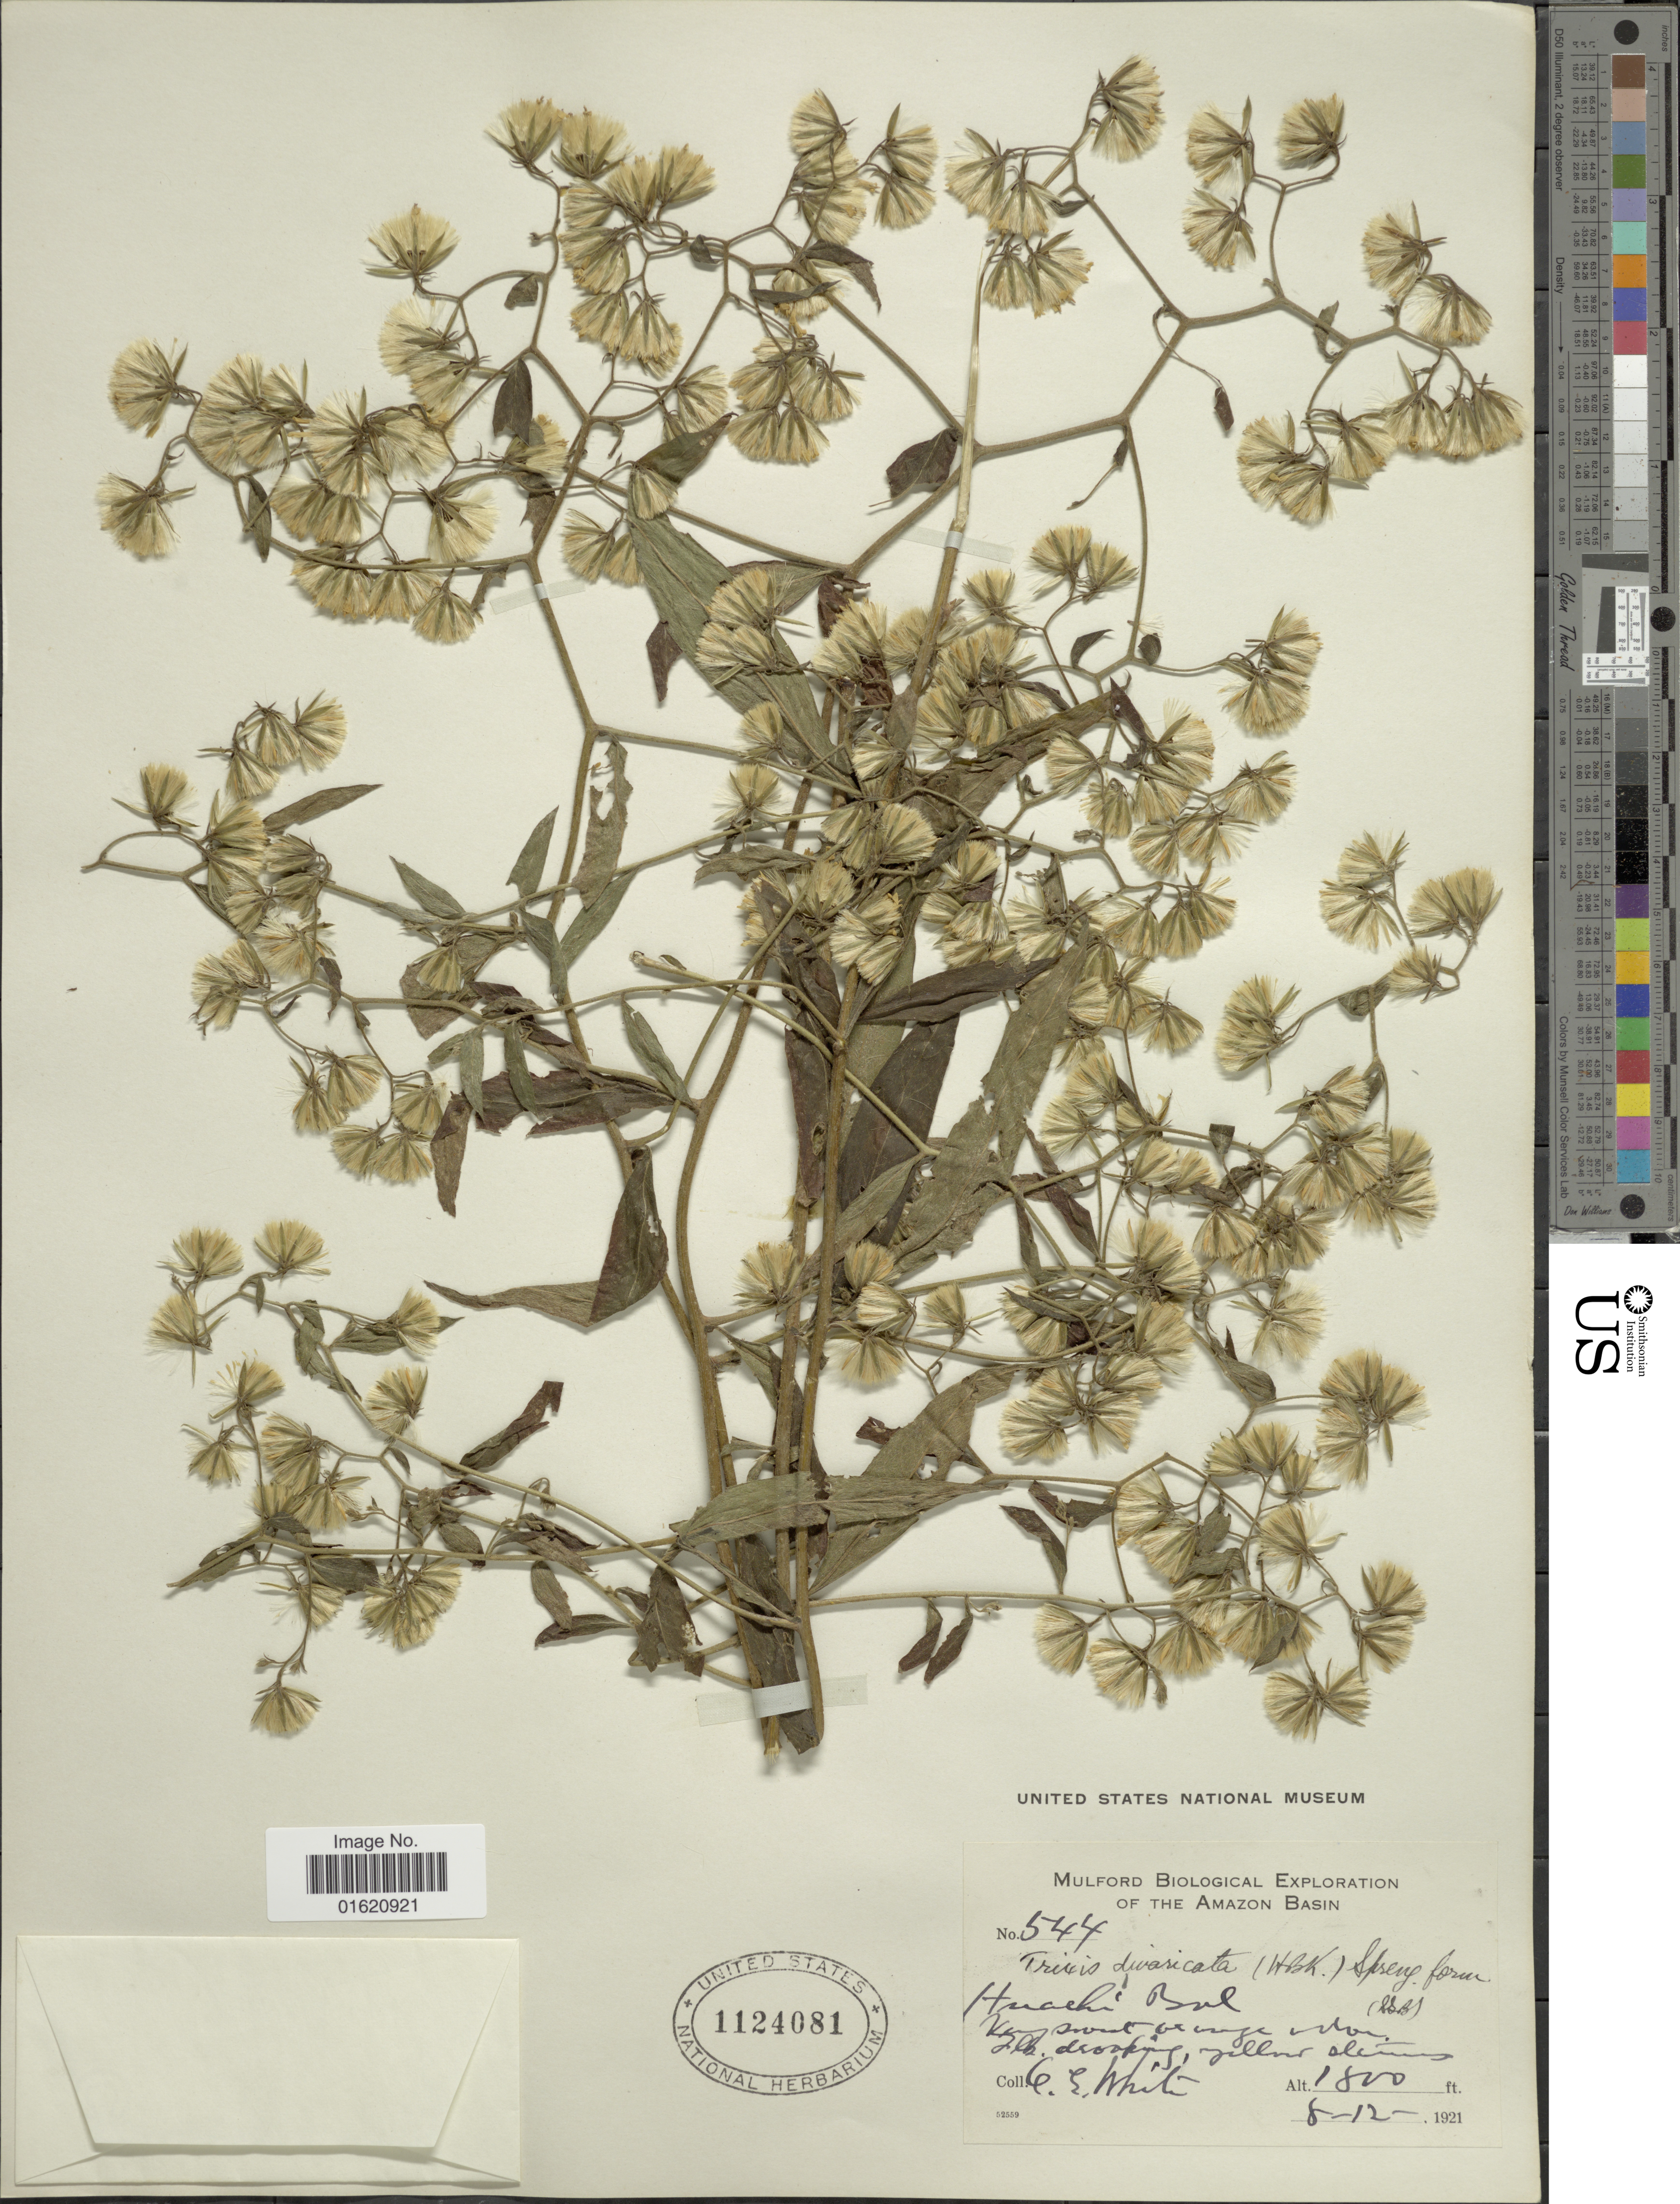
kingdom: Plantae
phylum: Tracheophyta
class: Magnoliopsida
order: Asterales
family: Asteraceae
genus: Trixis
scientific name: Trixis antimenorrhoea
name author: (Schrank) Mart. ex Kuntze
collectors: O. E. White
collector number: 544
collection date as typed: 8-12-1921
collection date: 1921-08-12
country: Bolivia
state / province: Beni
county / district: Iténez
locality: Huachi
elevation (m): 549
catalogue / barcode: US 1124081